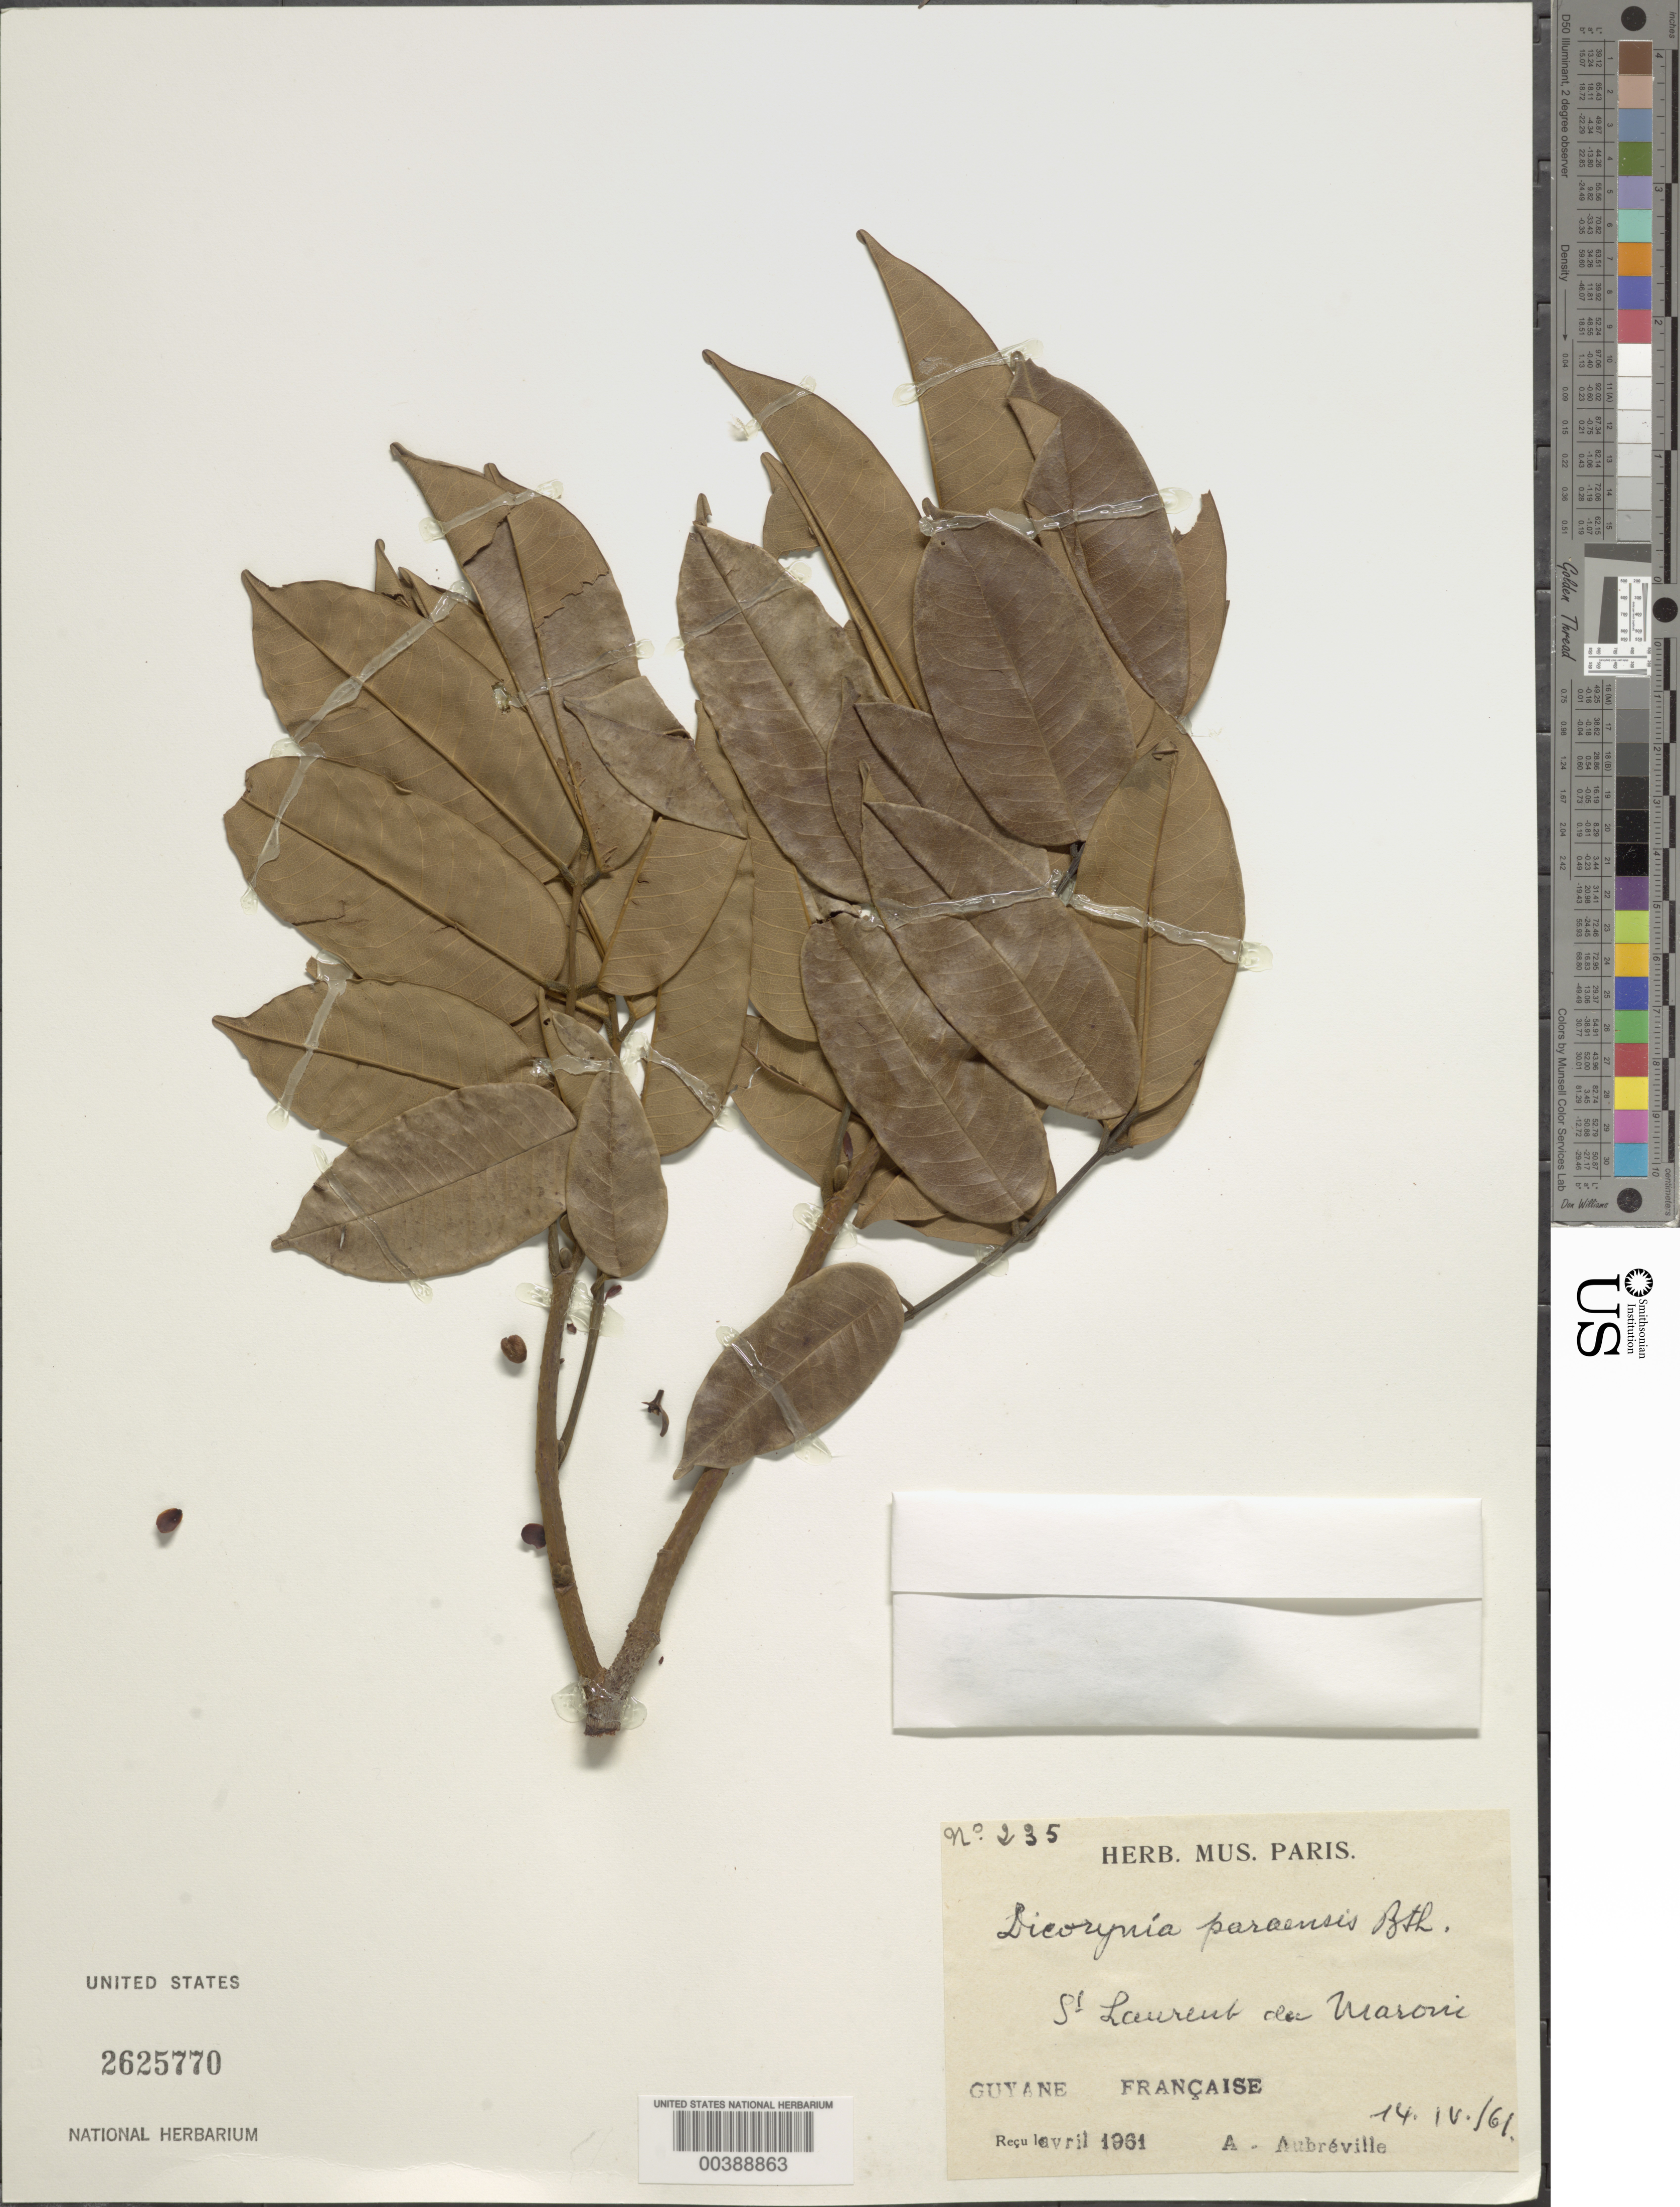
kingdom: Plantae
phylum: Tracheophyta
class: Magnoliopsida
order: Fabales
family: Fabaceae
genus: Dicorynia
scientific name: Dicorynia guianensis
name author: Amshoff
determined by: Falcão, Marcus J.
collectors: A. Aubréville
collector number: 235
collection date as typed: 14 Apr 1961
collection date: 1961-04-14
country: French Guiana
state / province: Saint-Laurent-du-Maroni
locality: St. laurent du maroni. [in former cayenne arrondissement.]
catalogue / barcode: US 2625770